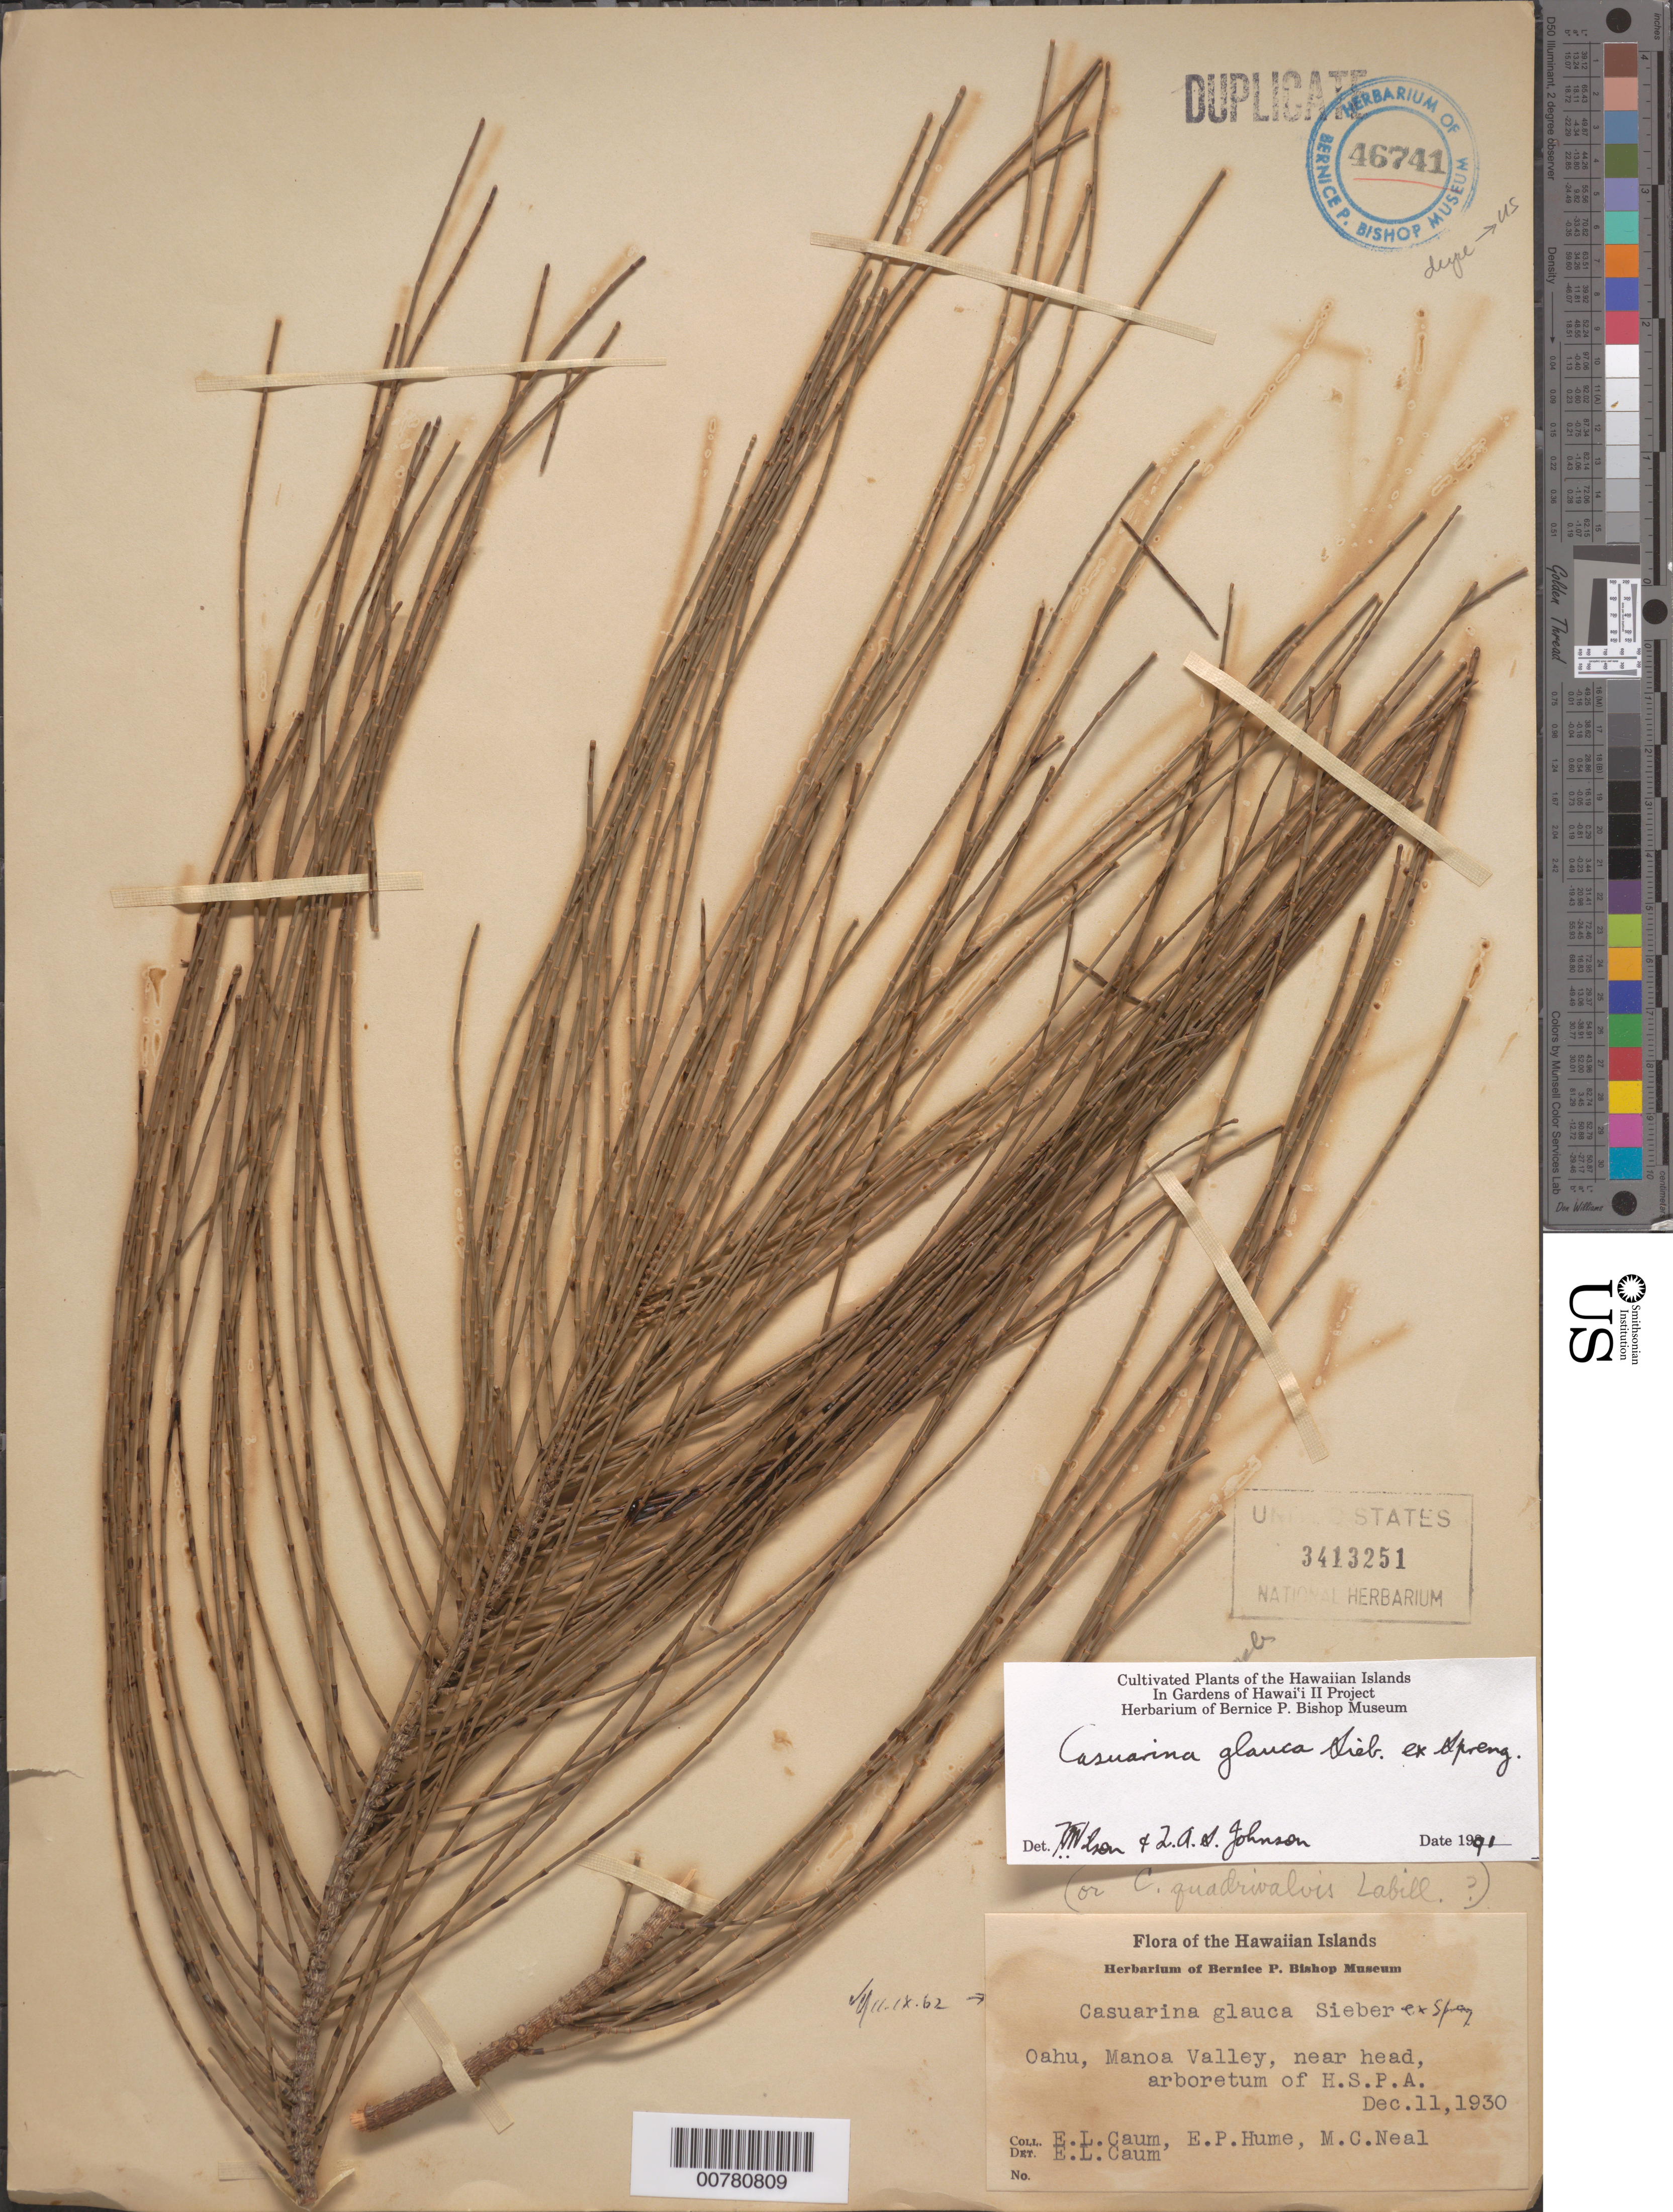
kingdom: Plantae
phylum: Tracheophyta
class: Magnoliopsida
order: Fagales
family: Casuarinaceae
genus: Casuarina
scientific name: Casuarina glauca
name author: Sieber ex Spreng.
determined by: Wilson, K. A.; Johnson, L. A.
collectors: E. L. Caum, E. Hume & W. Ning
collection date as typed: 11 Dec 1930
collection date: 1930-12-11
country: United States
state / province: Hawaii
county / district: Honolulu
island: Oahu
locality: Manoa Valley, near head, arboretum of H.S.P.A.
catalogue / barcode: US 3413251